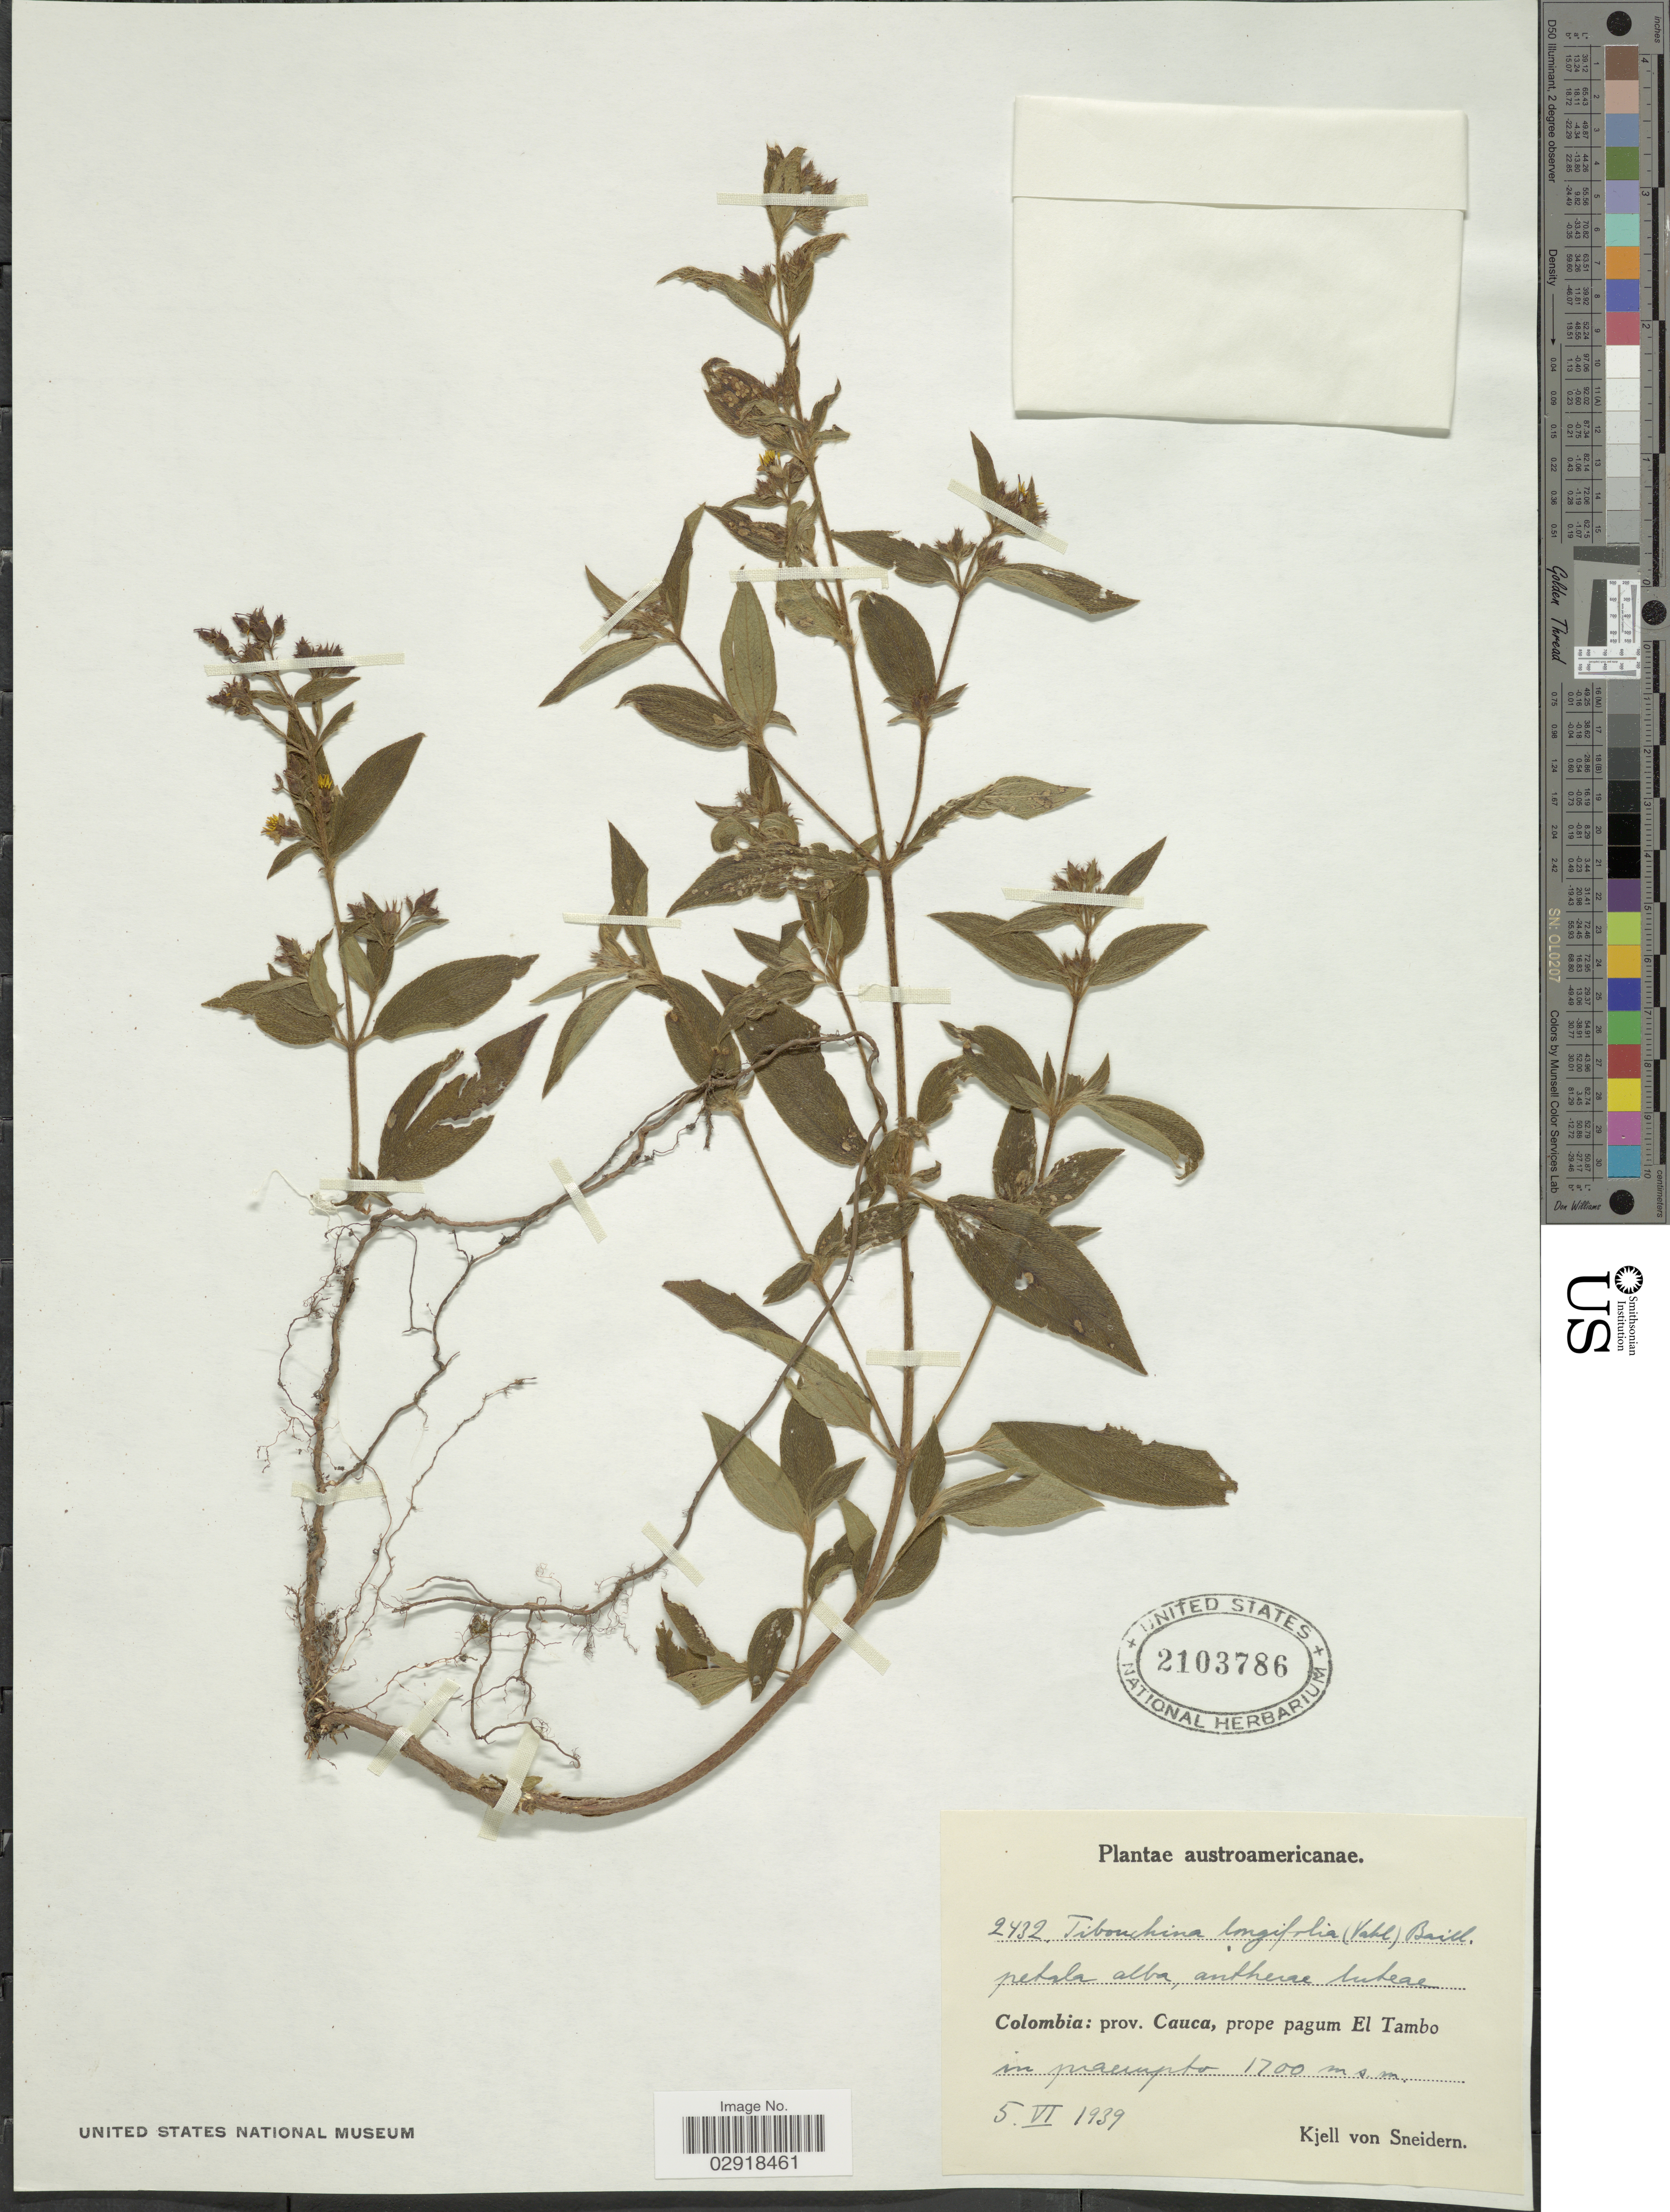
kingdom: Plantae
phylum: Tracheophyta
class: Magnoliopsida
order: Myrtales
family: Melastomataceae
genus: Chaetogastra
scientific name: Chaetogastra longifolia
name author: (Vahl) DC.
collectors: K. von Sneidern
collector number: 2432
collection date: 1939-06-05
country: Colombia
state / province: Cauca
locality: Prope pagum El Tambo, in praempto.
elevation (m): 1700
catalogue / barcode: US 2103786